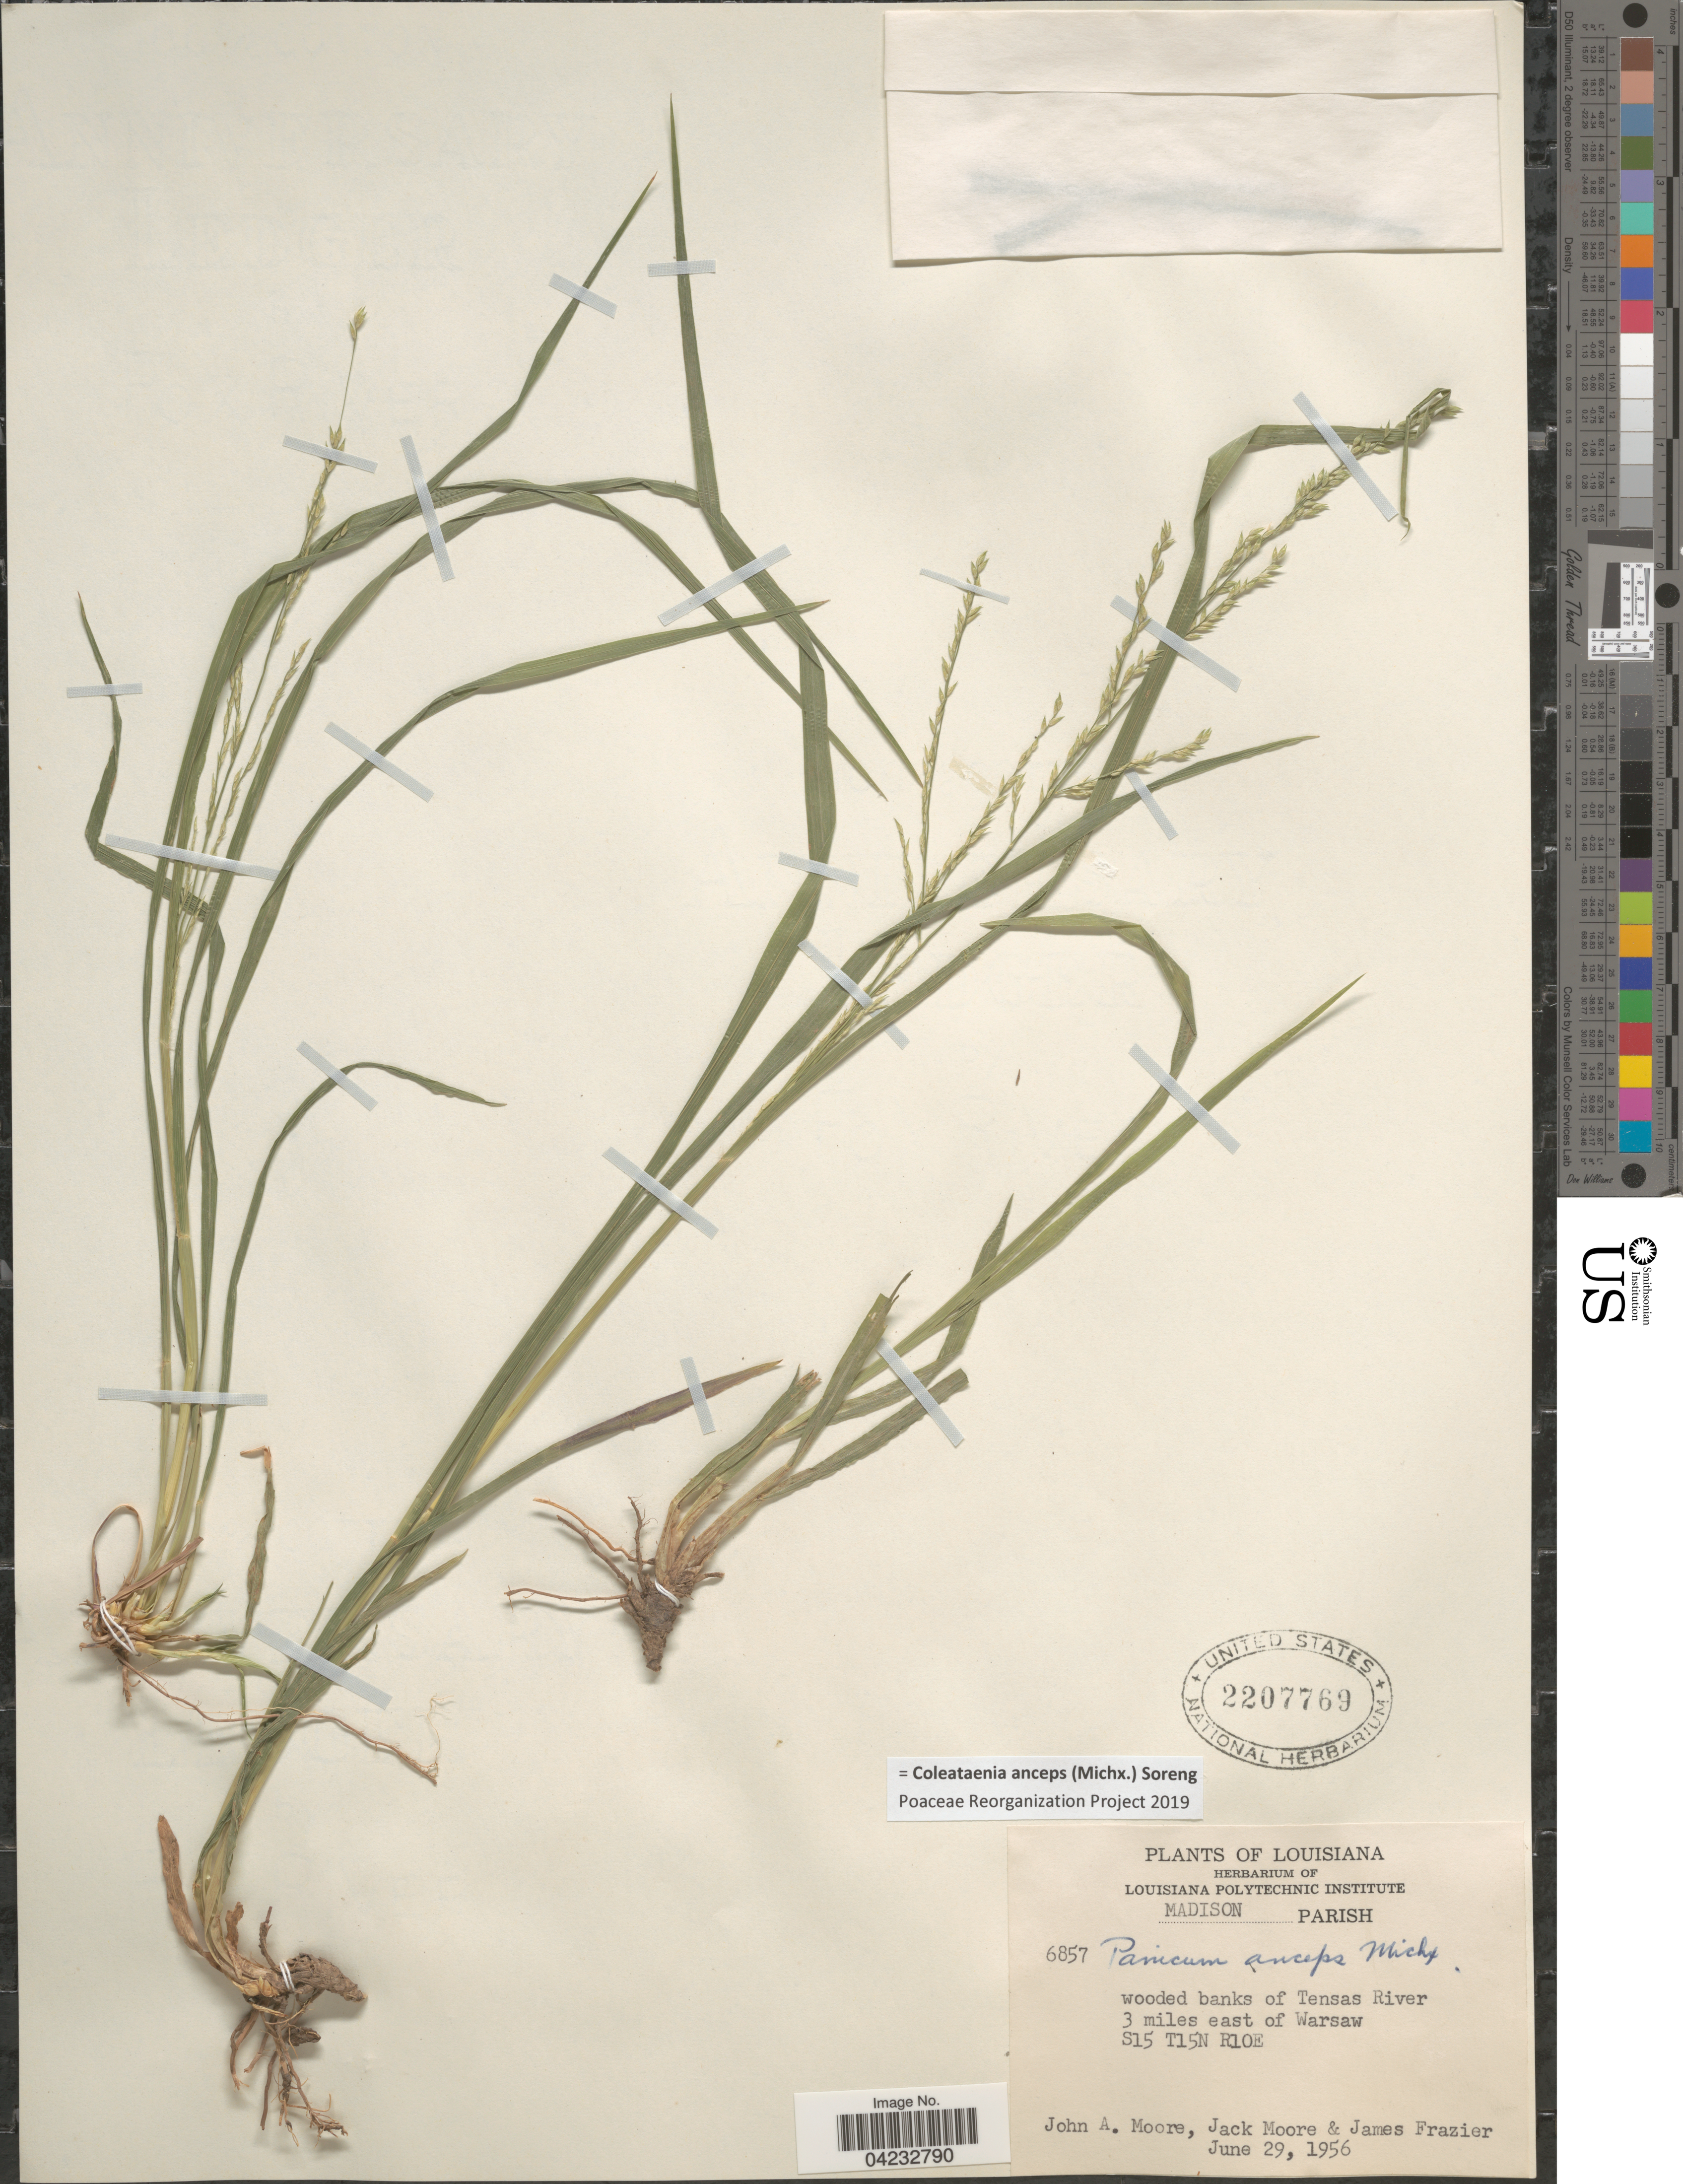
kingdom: Plantae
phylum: Tracheophyta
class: Liliopsida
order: Poales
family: Poaceae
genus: Coleataenia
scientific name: Coleataenia anceps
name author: (Michx.) Soreng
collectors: J. A. Moore, J. Moore & J. Frazier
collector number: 6857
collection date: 1956-06-29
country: United States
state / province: Louisiana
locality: Madison Parish. Wooded banks of Tensas River 3 miles east of Warsaw. S 15 T15N R10E.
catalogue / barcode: US 2207769